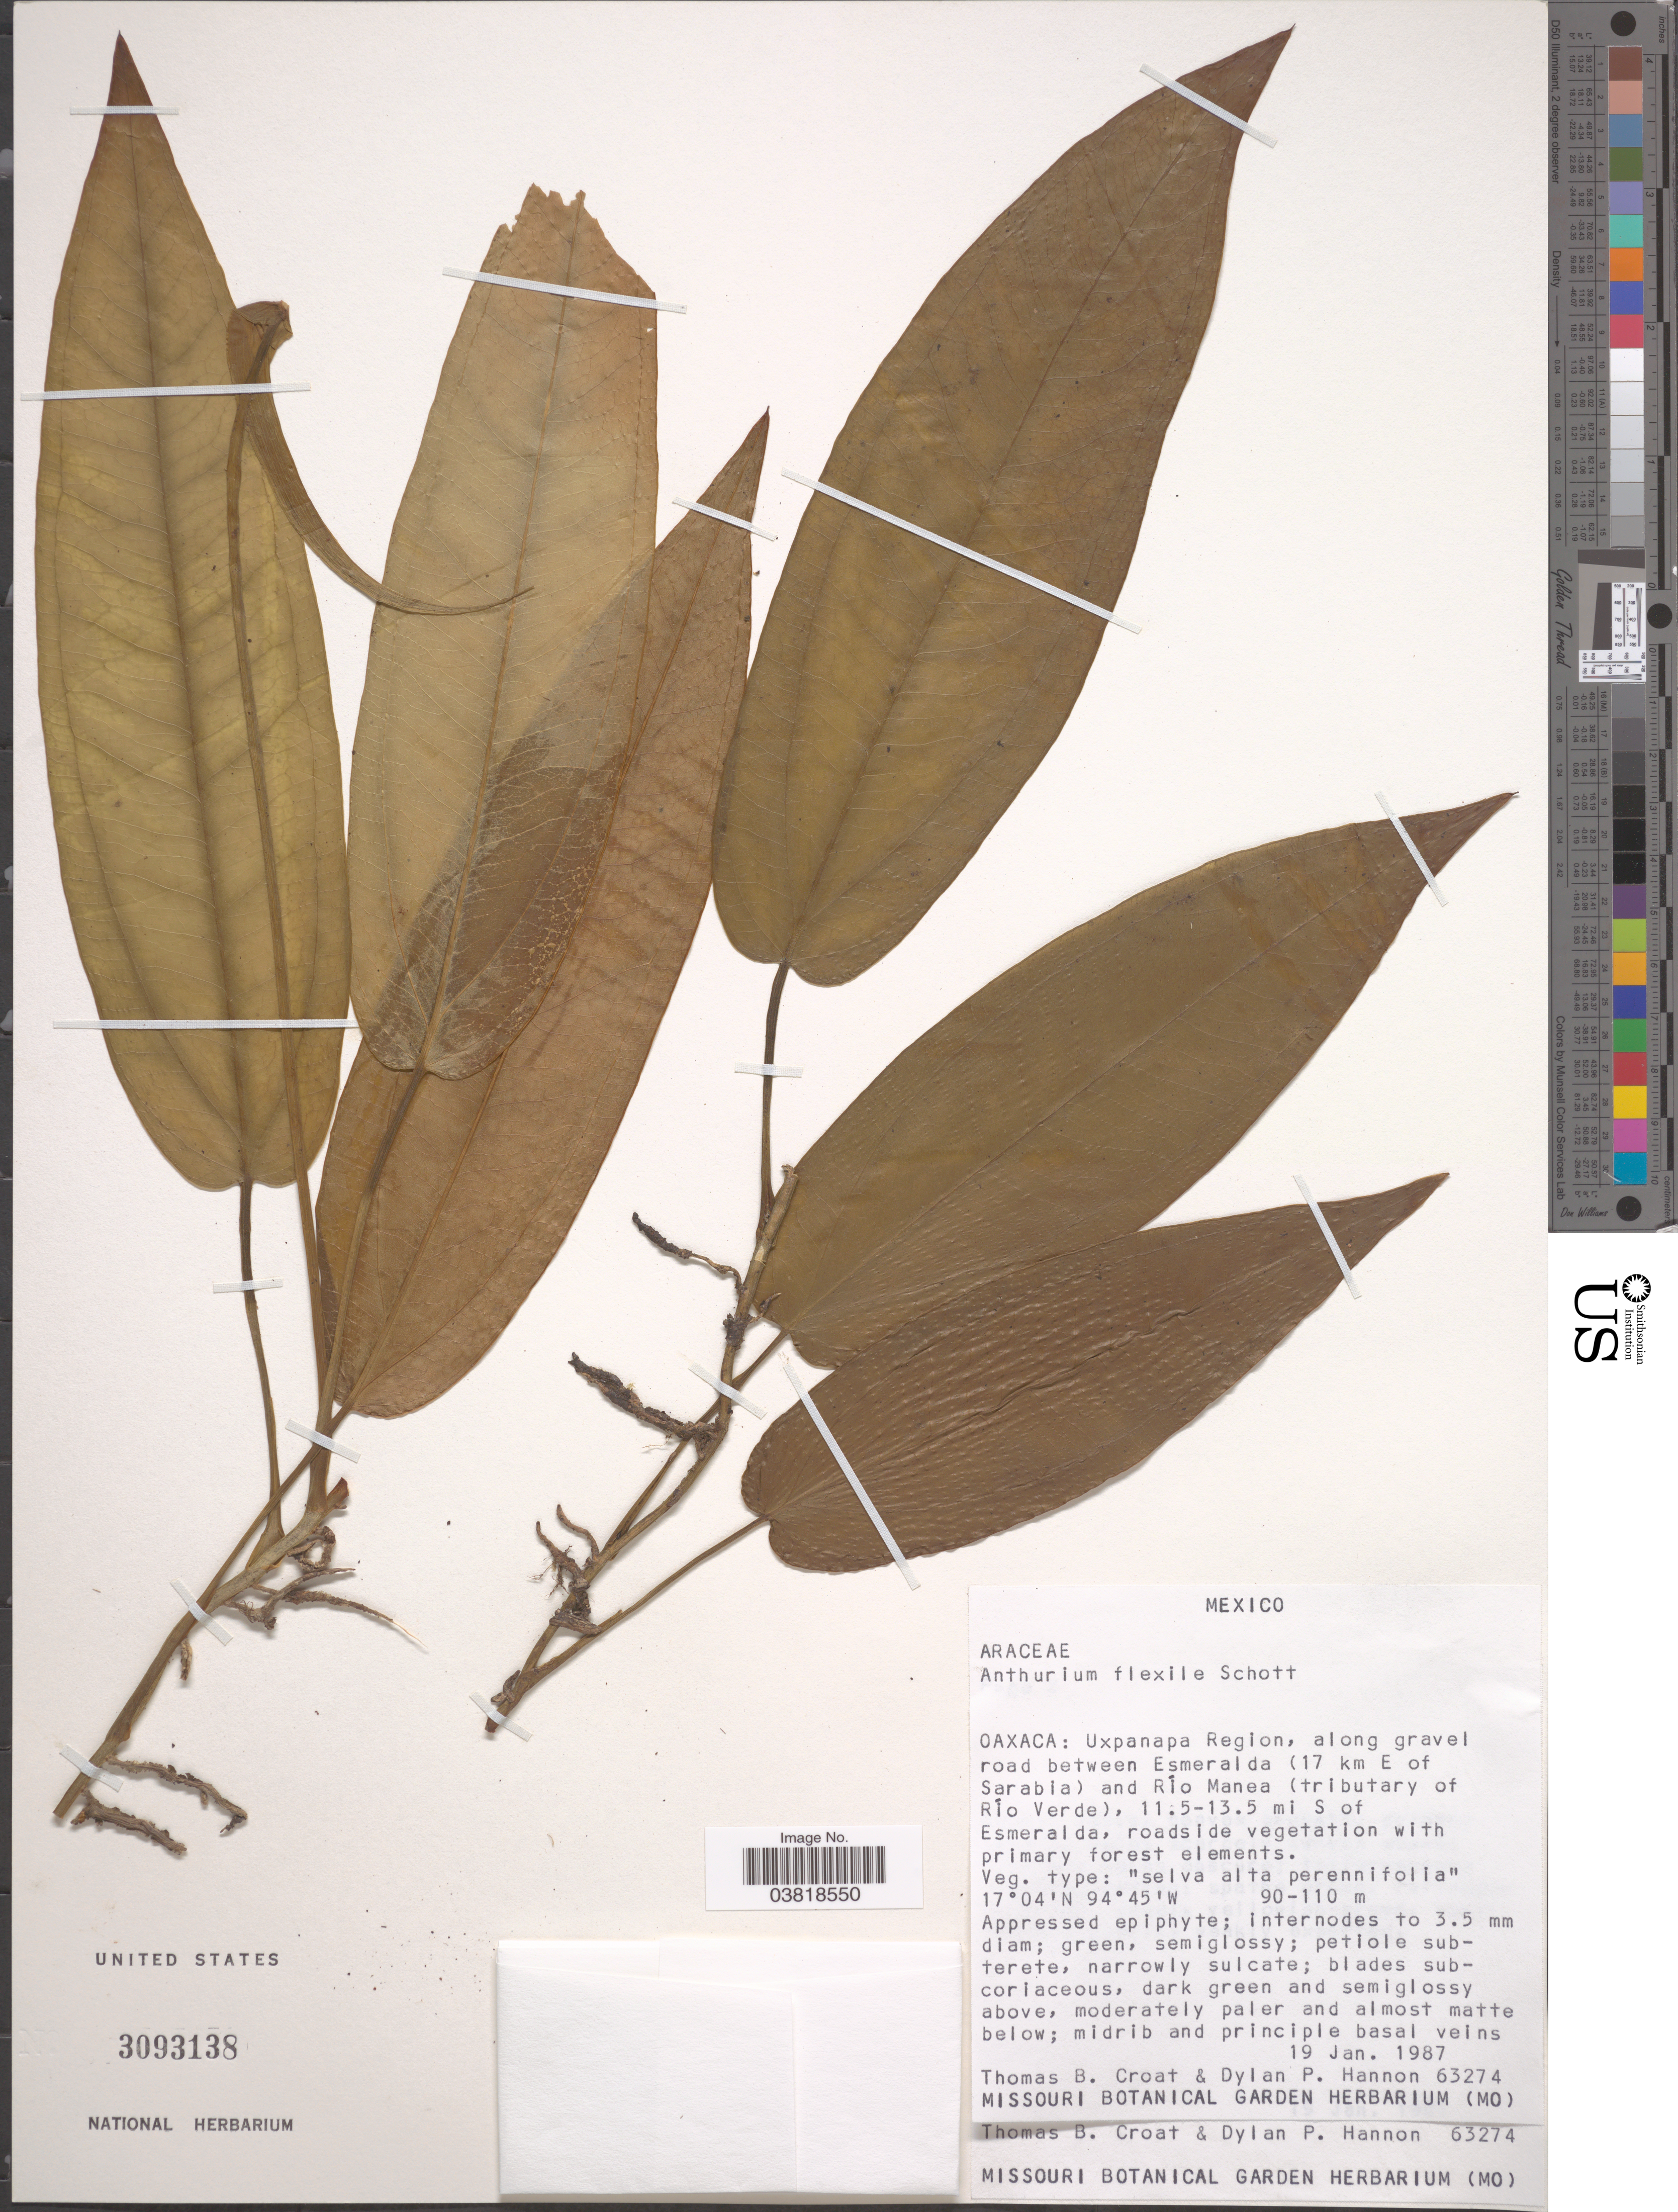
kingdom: Plantae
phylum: Tracheophyta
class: Liliopsida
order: Alismatales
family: Araceae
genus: Anthurium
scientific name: Anthurium flexile subsp. flexile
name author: Schott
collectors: T. B. Croat & D. Hannon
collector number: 63274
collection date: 1987-01-19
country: Mexico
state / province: Oaxaca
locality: Uxpanapa Region, along gravel road between Esmeralda (17 km E of Sarabia) and Río Manea (tributary of Río Verde), 11.5-13.5 mi S of Esmeralda.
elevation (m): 90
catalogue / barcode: US 3093138